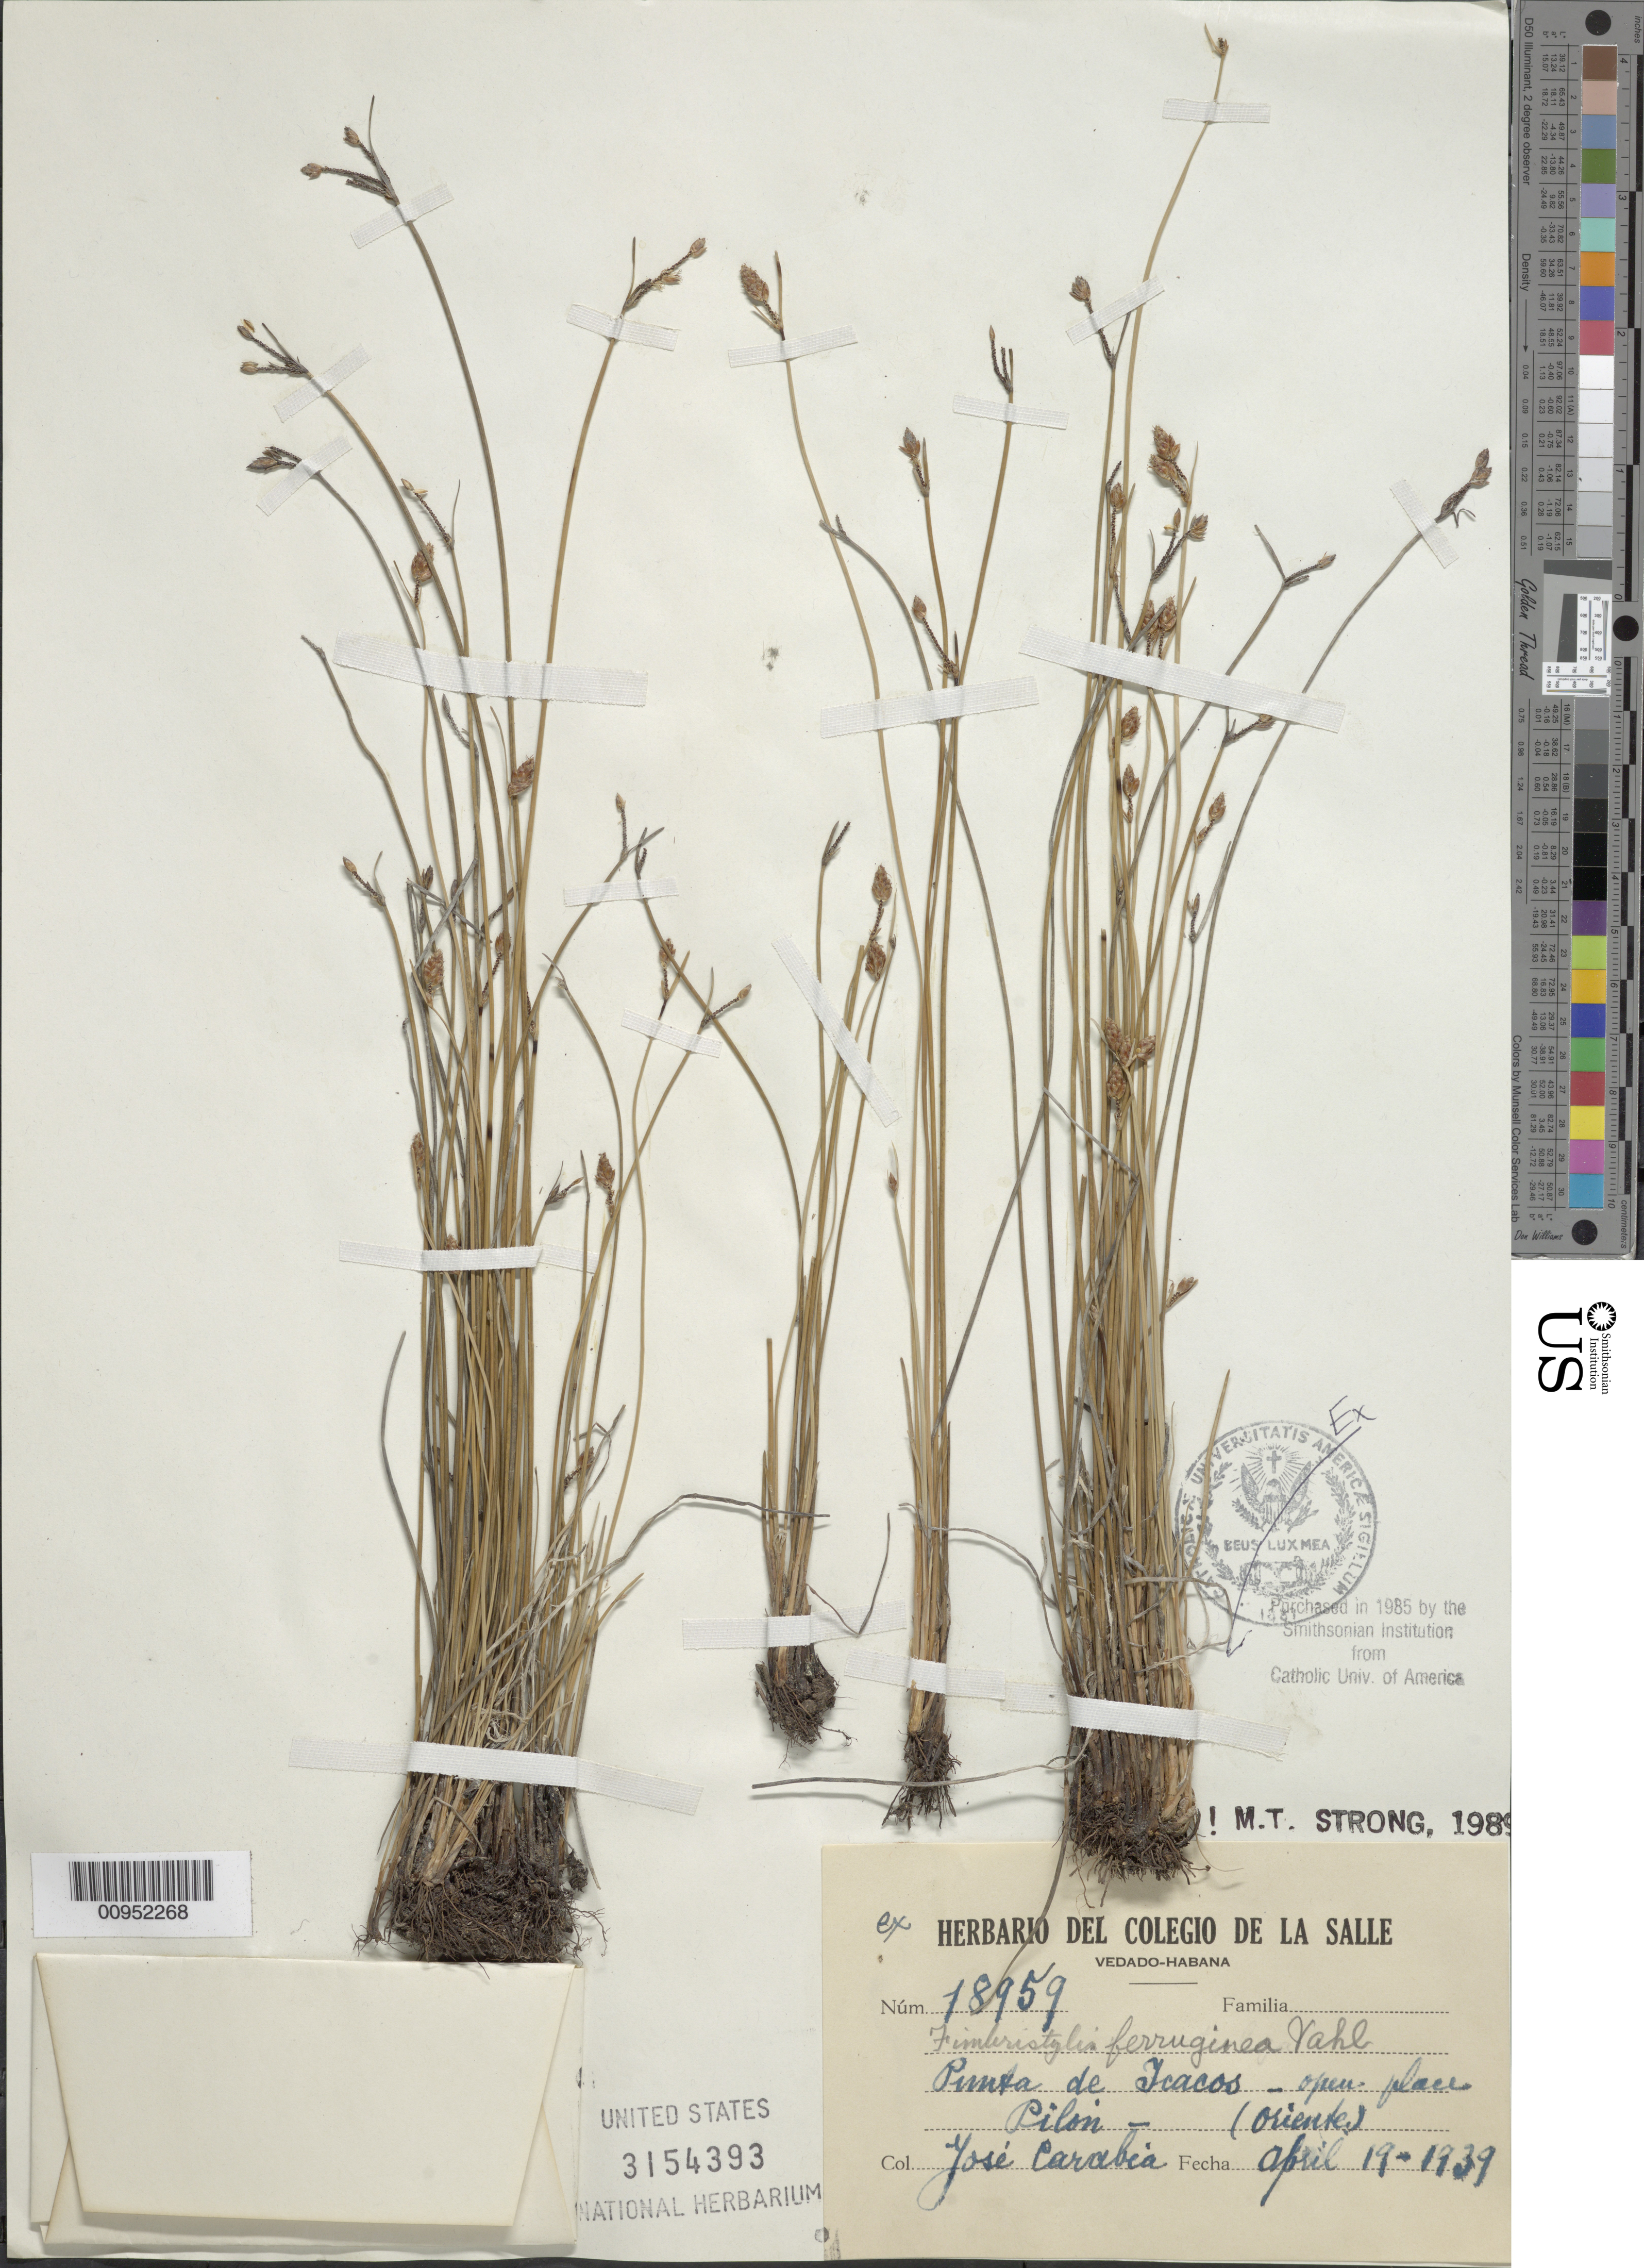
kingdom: Plantae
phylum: Tracheophyta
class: Liliopsida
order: Poales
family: Cyperaceae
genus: Fimbristylis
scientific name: Fimbristylis ferruginea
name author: (L.) Vahl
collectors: J. Carabia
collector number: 18959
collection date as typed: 19 Apr 1939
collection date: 1939-04-19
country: Cuba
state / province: Oriente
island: Cuba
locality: Punta de "Jcacos", Pilon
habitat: Open place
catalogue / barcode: US 3154393